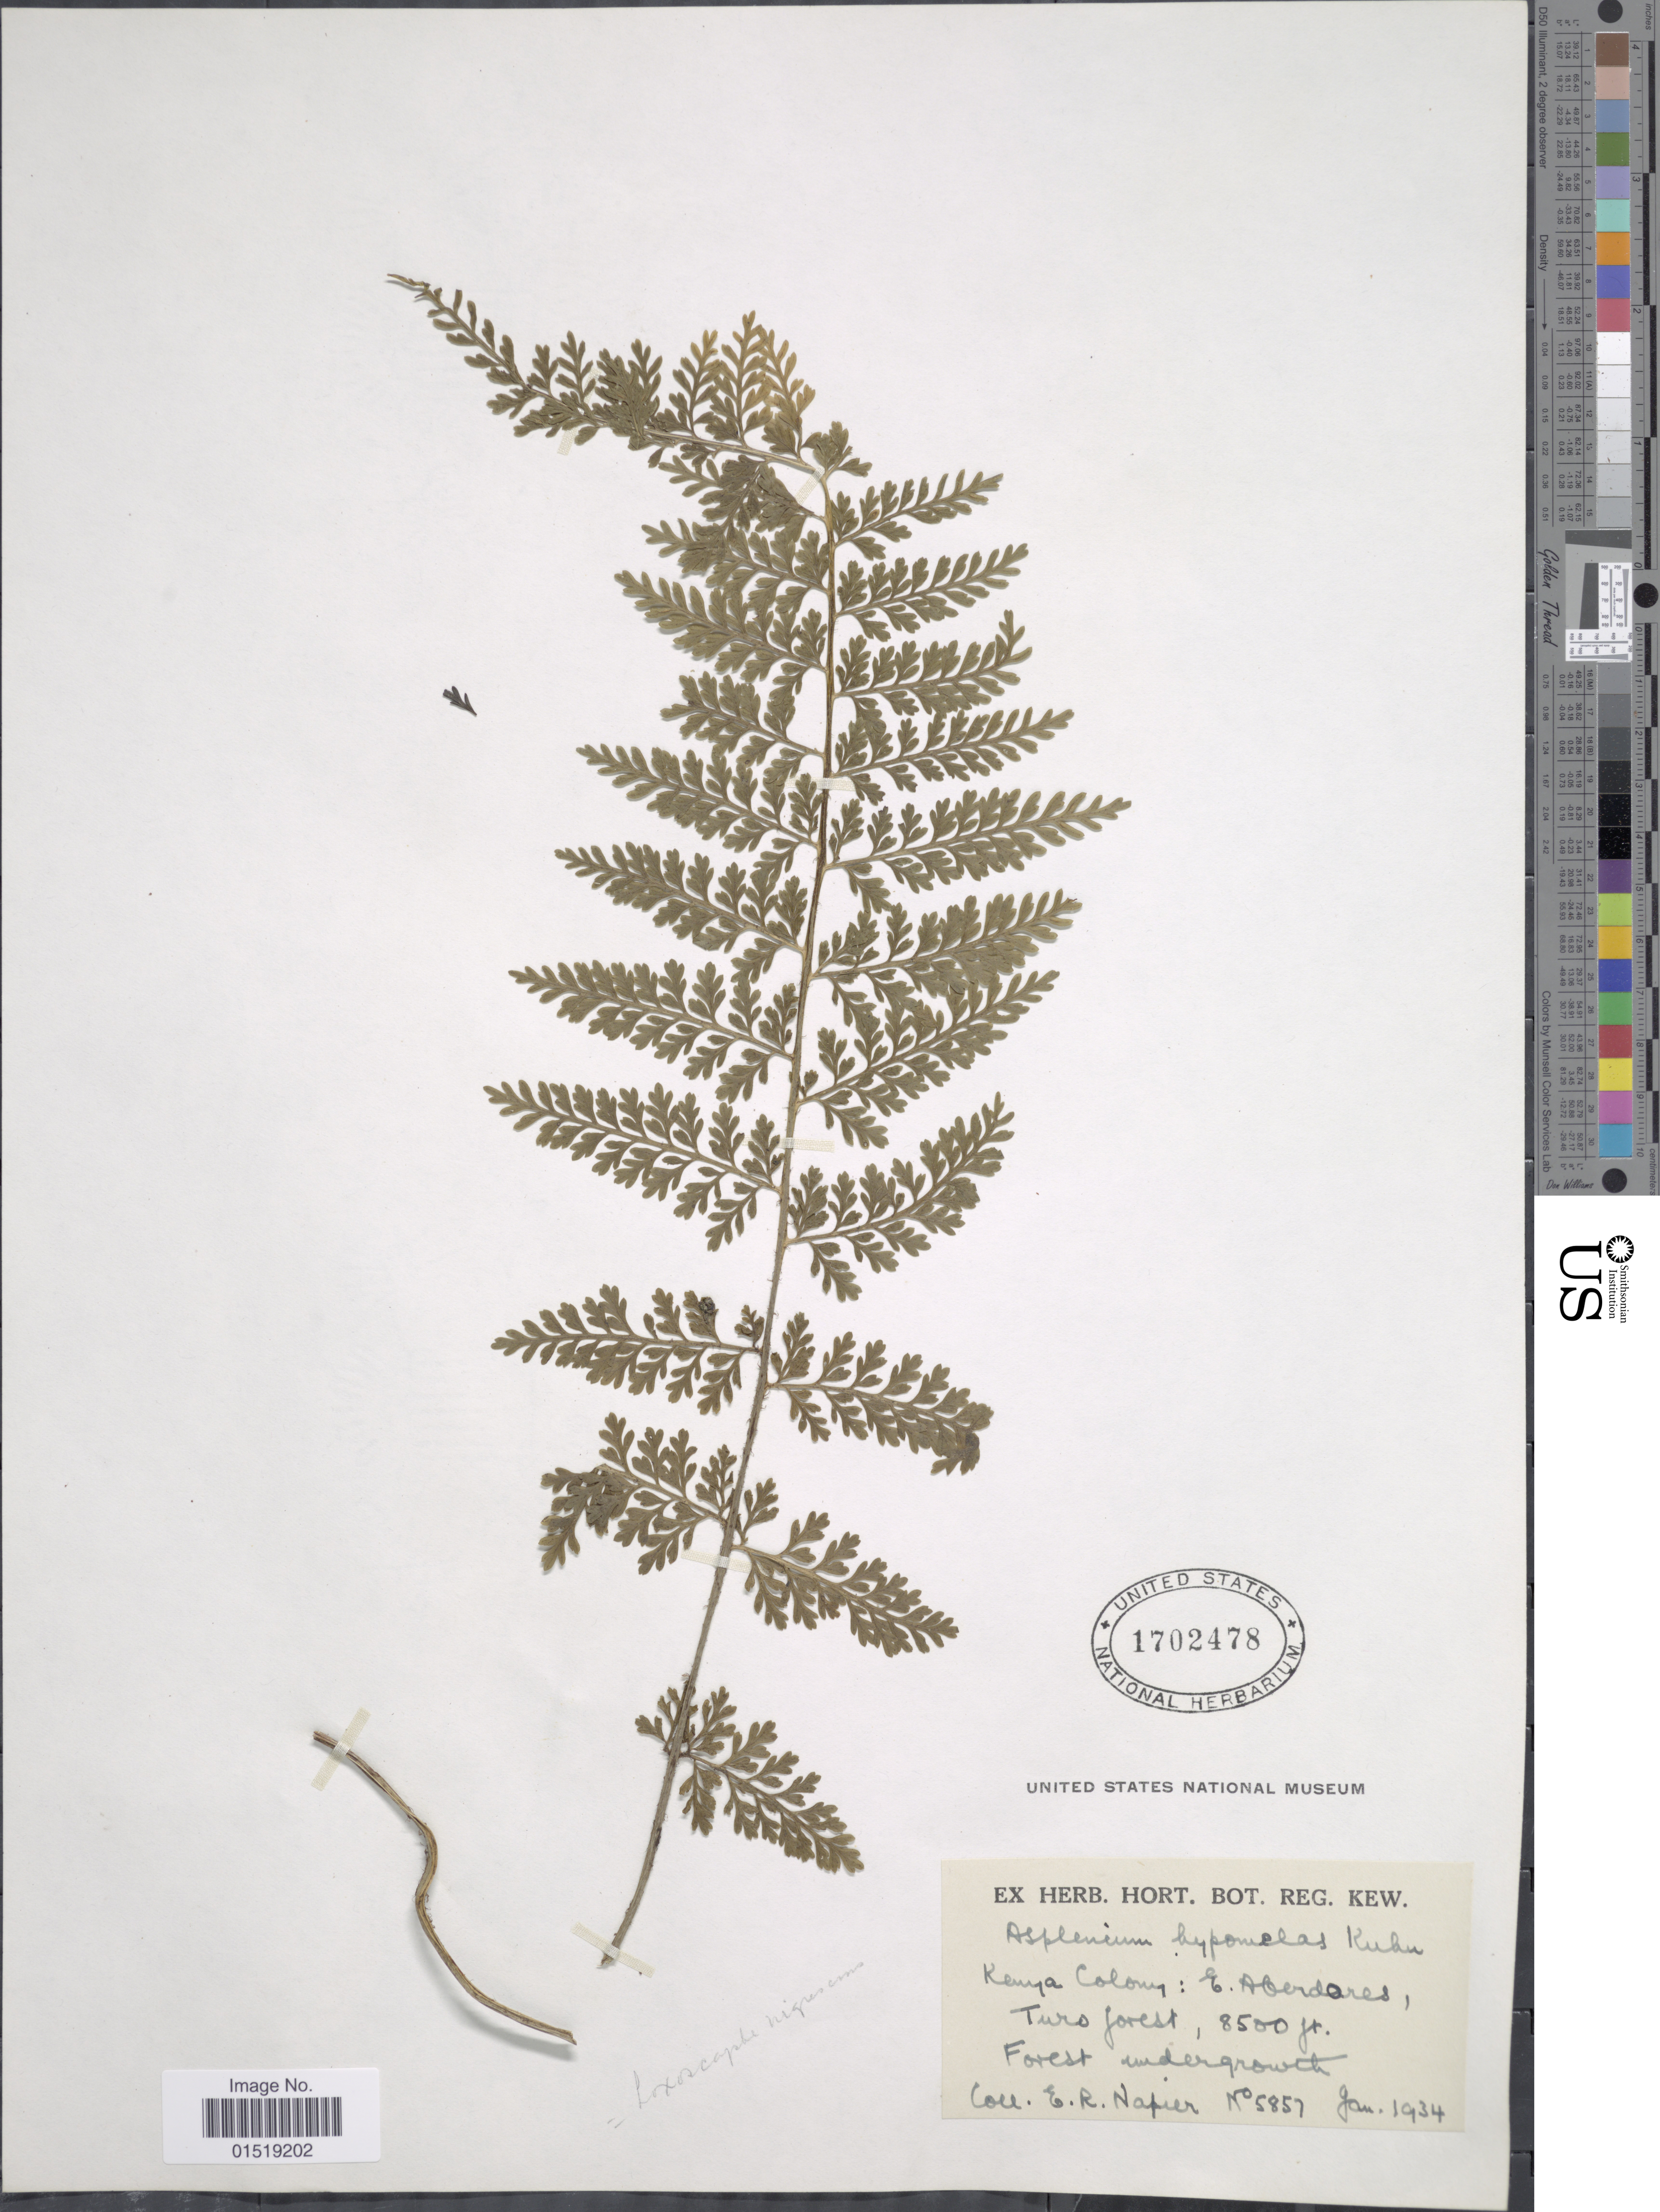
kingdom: Plantae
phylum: Tracheophyta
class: Polypodiopsida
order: Polypodiales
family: Aspleniaceae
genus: Asplenium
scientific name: Asplenium hypomelas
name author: Kuhn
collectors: E. Napier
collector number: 5857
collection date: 1934-01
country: Kenya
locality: Kenya Colony: E. Aberdares, Turo forest.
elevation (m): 2591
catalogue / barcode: US 1702478